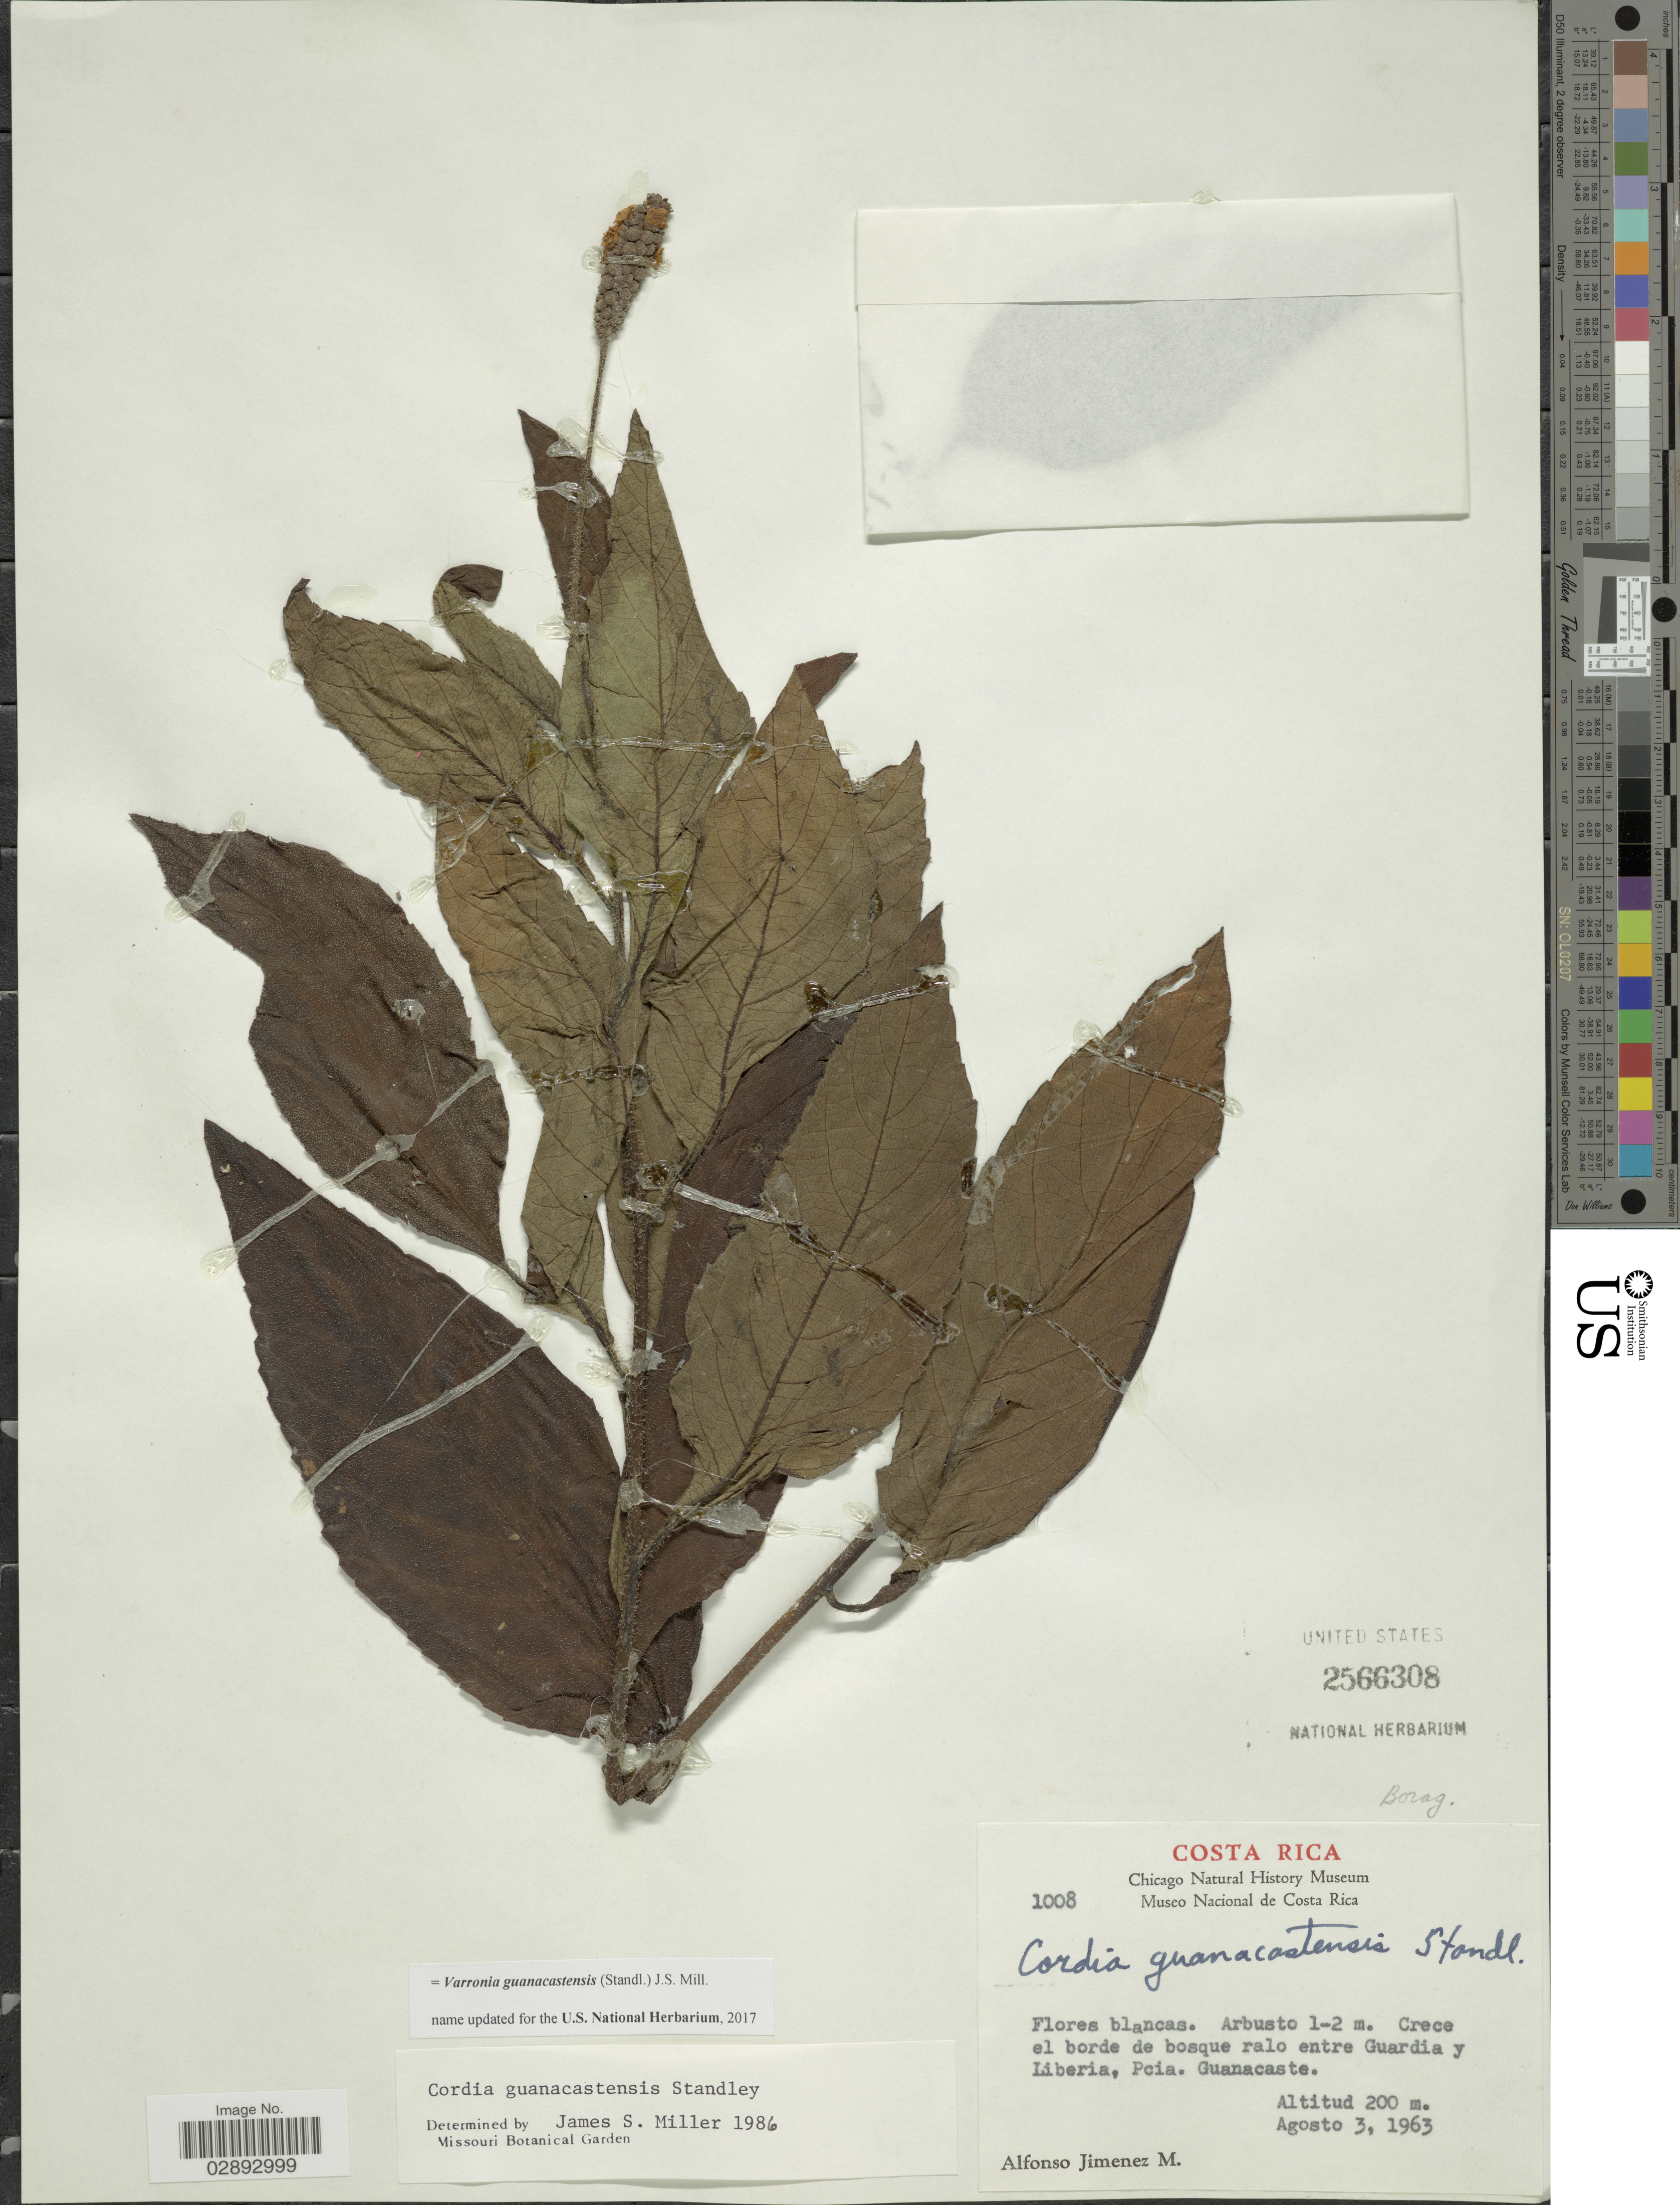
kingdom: Plantae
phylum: Tracheophyta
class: Magnoliopsida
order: Boraginales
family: Cordiaceae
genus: Varronia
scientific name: Varronia guanacastensis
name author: (Standl.) J.S. Mill.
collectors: A. Jimenez M.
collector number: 1008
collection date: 1963-08-03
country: Costa Rica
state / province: Guanacaste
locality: Crece el borde de bosque ralo entre Guardia y Liberia, Pcia. Guanacaste.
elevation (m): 200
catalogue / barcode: US 2566308